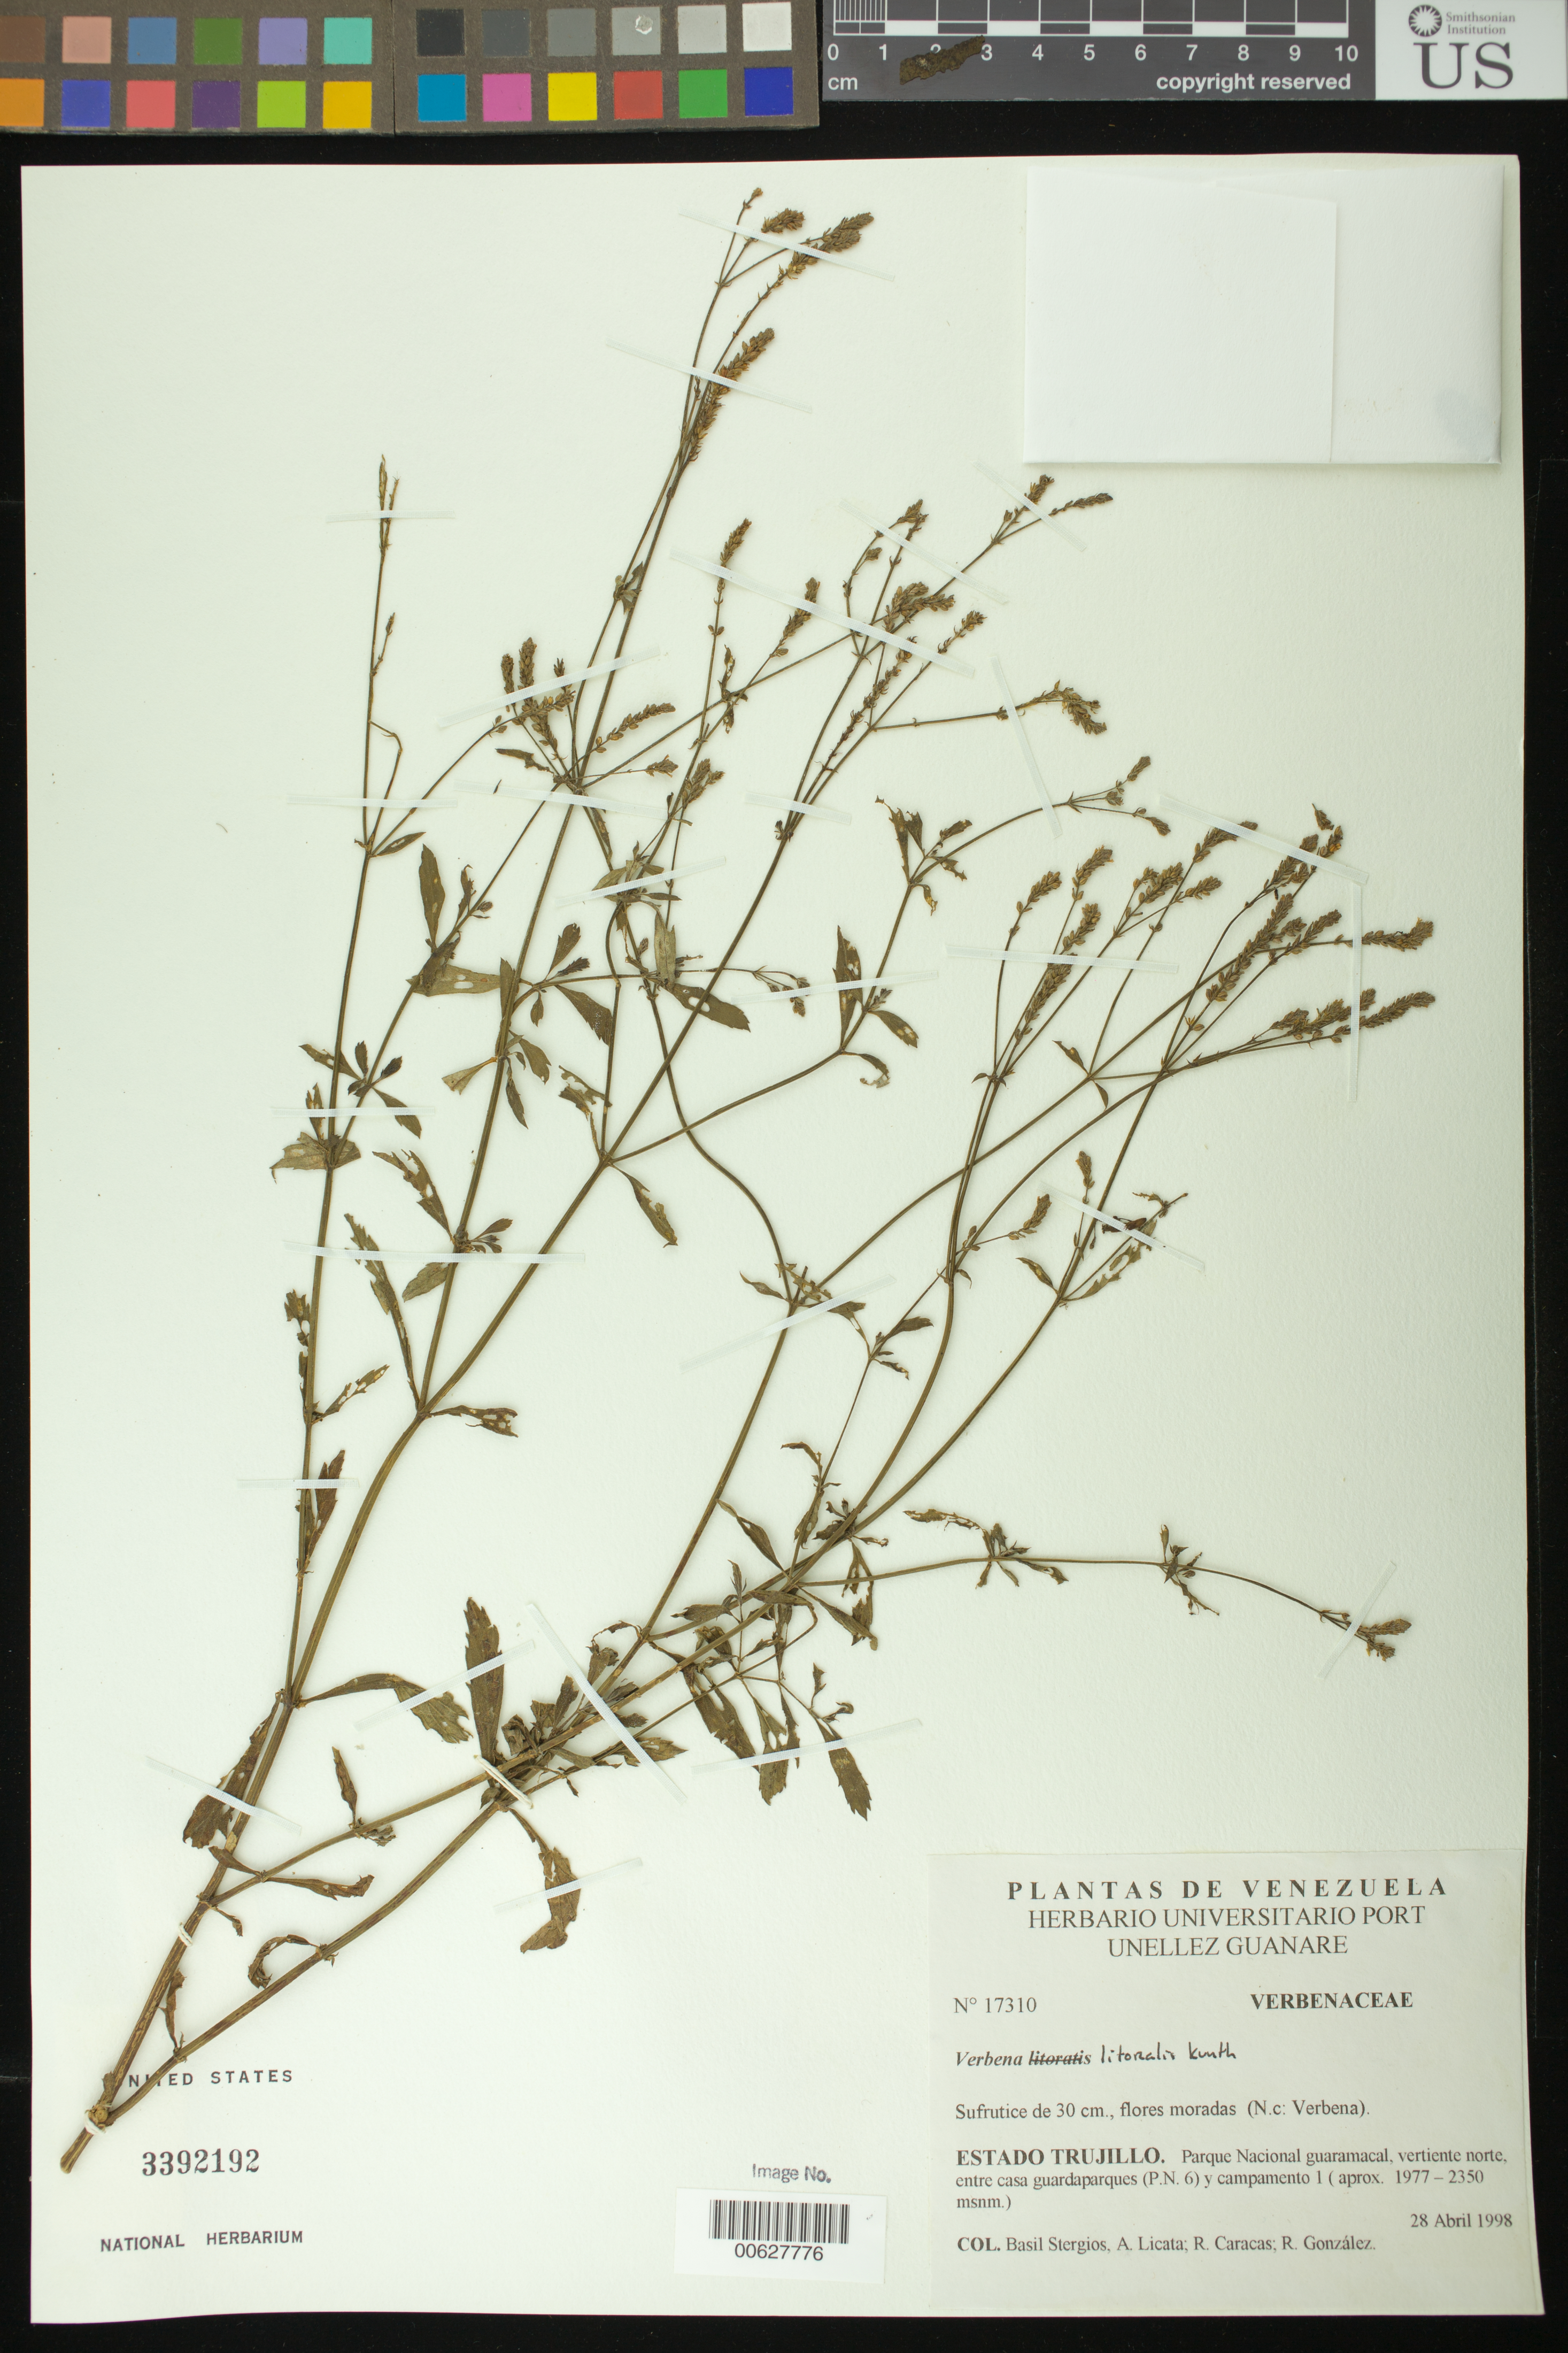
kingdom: Plantae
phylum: Tracheophyta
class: Magnoliopsida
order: Lamiales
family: Verbenaceae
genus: Verbena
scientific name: Verbena litoralis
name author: Kunth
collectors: B. G. Stergios, A. Licata, R. Caracas & R. González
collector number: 17310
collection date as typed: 28 Apr 1998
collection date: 1998-04-28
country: Venezuela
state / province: Trujillo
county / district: Boconó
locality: Parque Nacional Guaramacal, vertiente N, entre casa guardaparques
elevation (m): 1977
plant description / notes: Common name: Verbena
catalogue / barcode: US 3392192